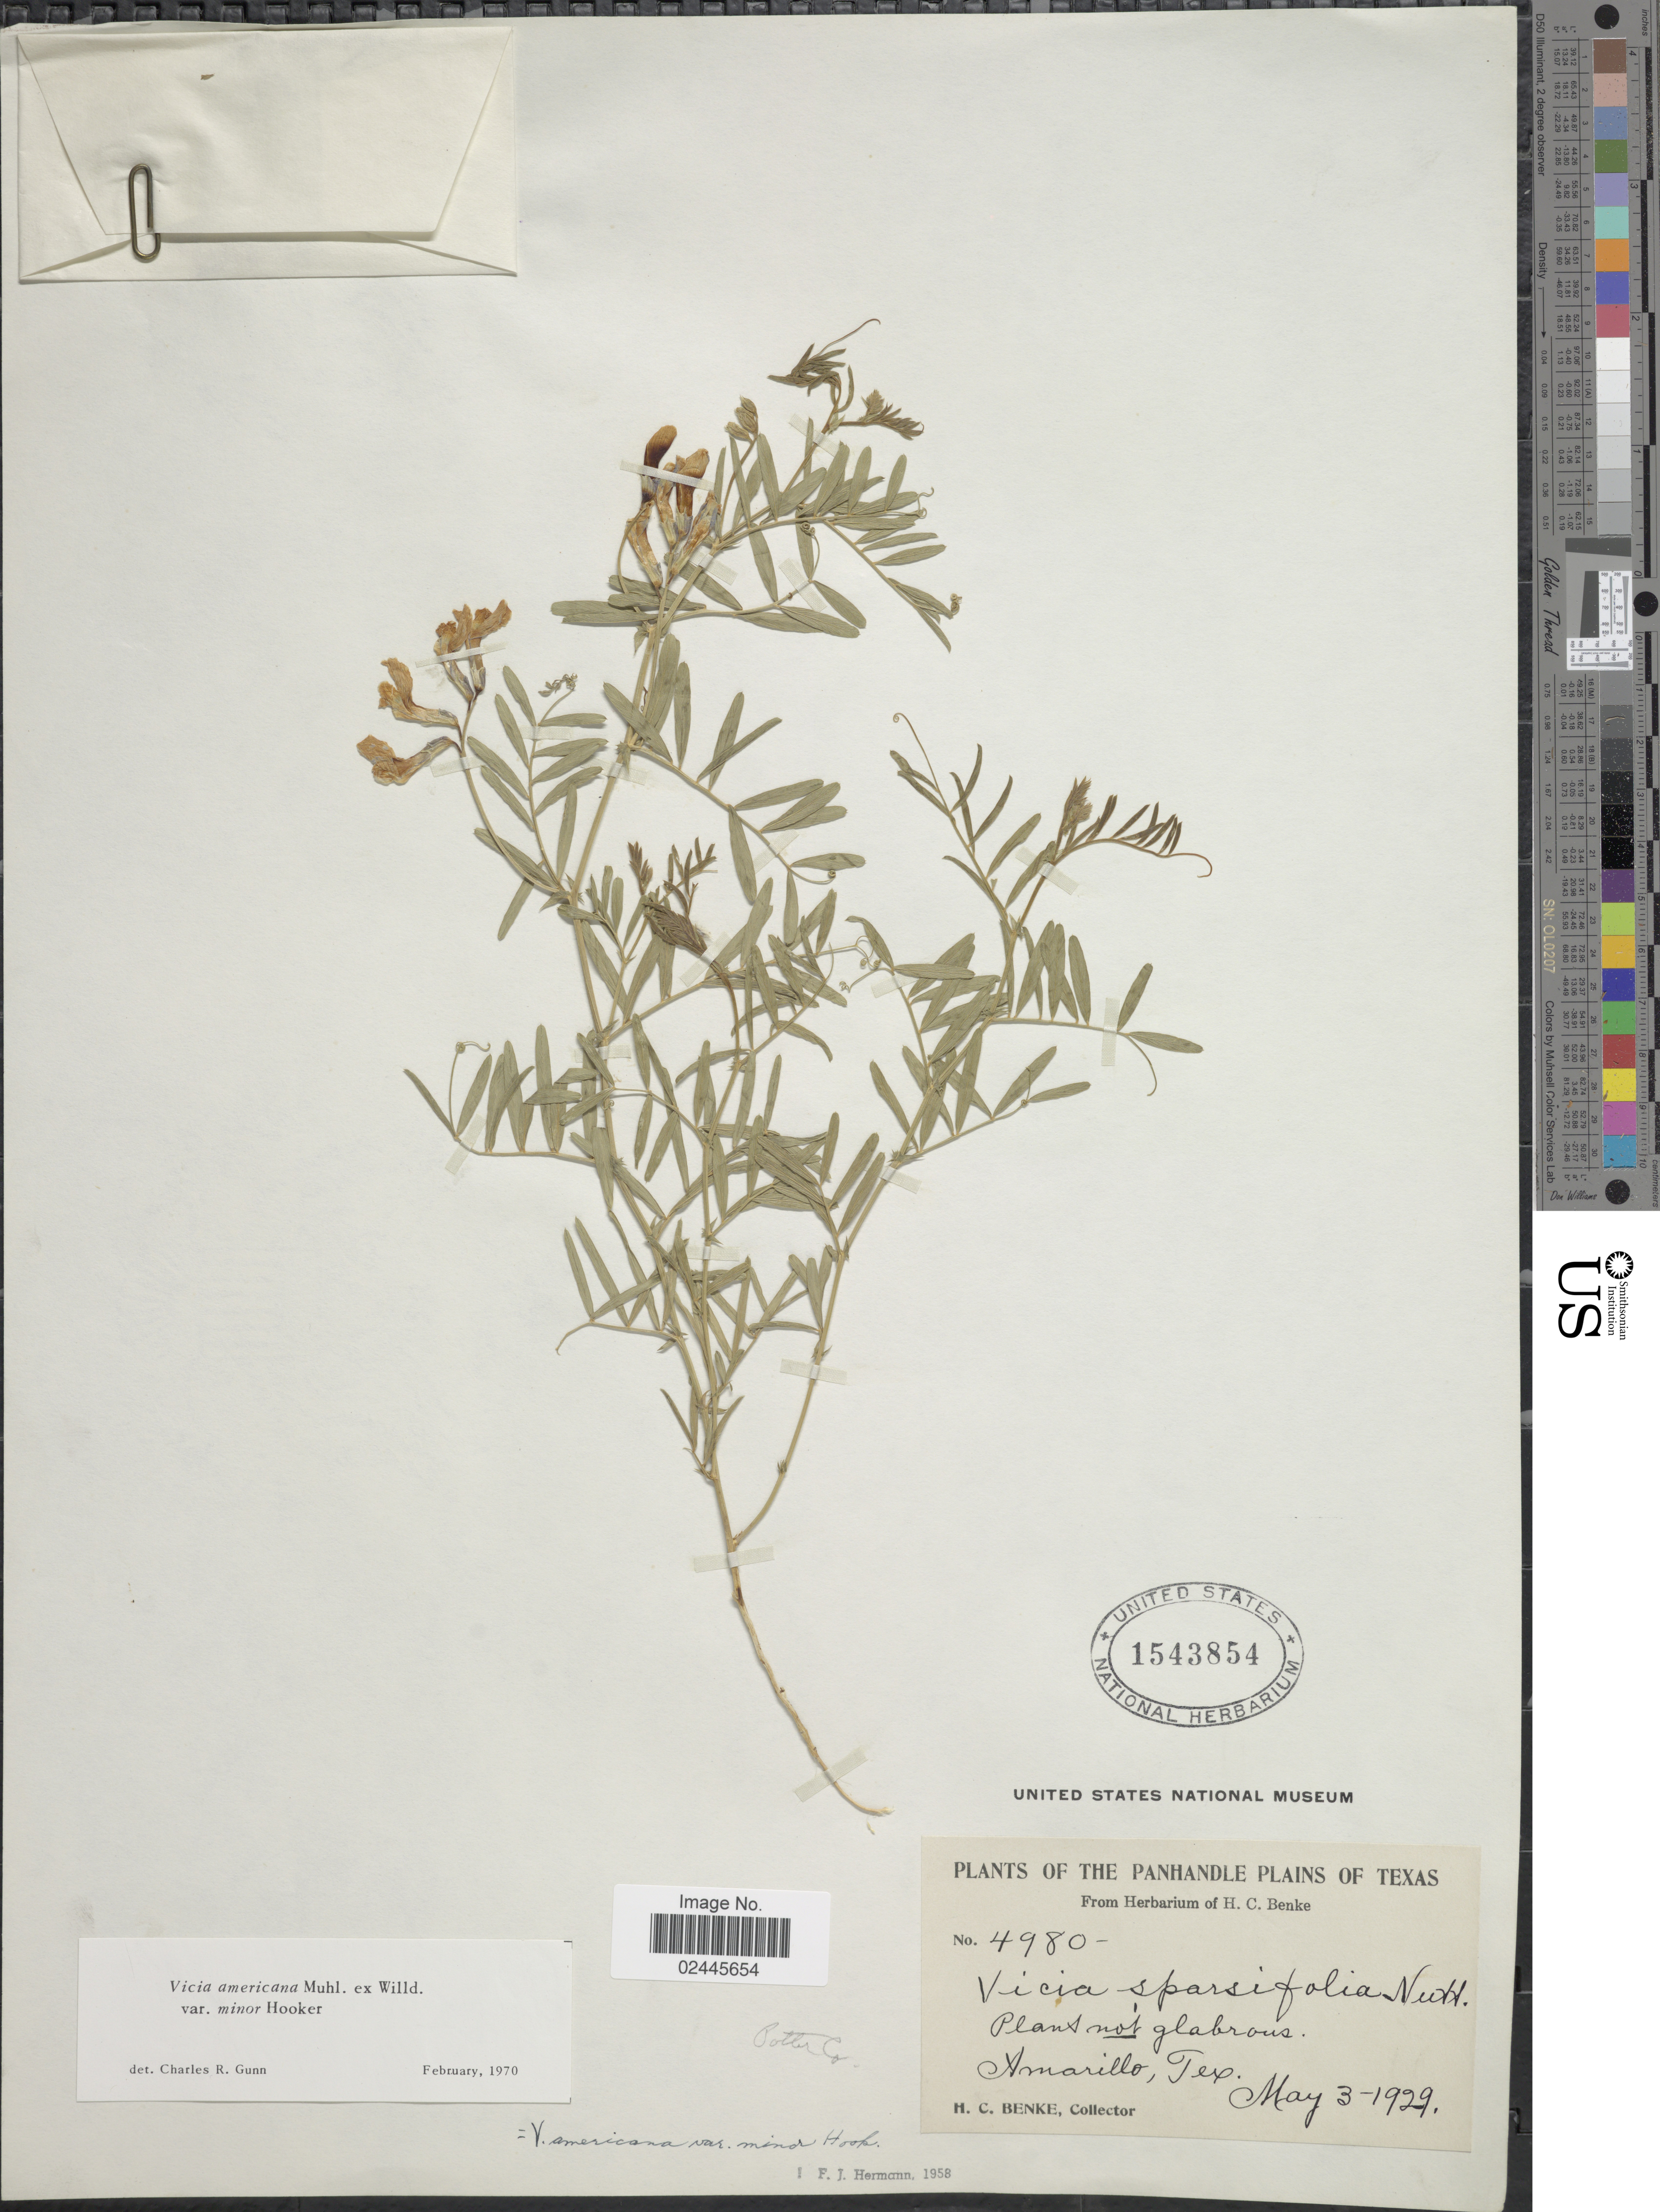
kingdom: Plantae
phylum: Tracheophyta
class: Magnoliopsida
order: Fabales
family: Fabaceae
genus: Vicia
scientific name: Vicia americana var. minor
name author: Hook.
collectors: H. Benke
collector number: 4980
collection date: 1929-05-03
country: United States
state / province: Texas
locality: The Panhandle Plains, Amarillo.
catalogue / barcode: US 1543854